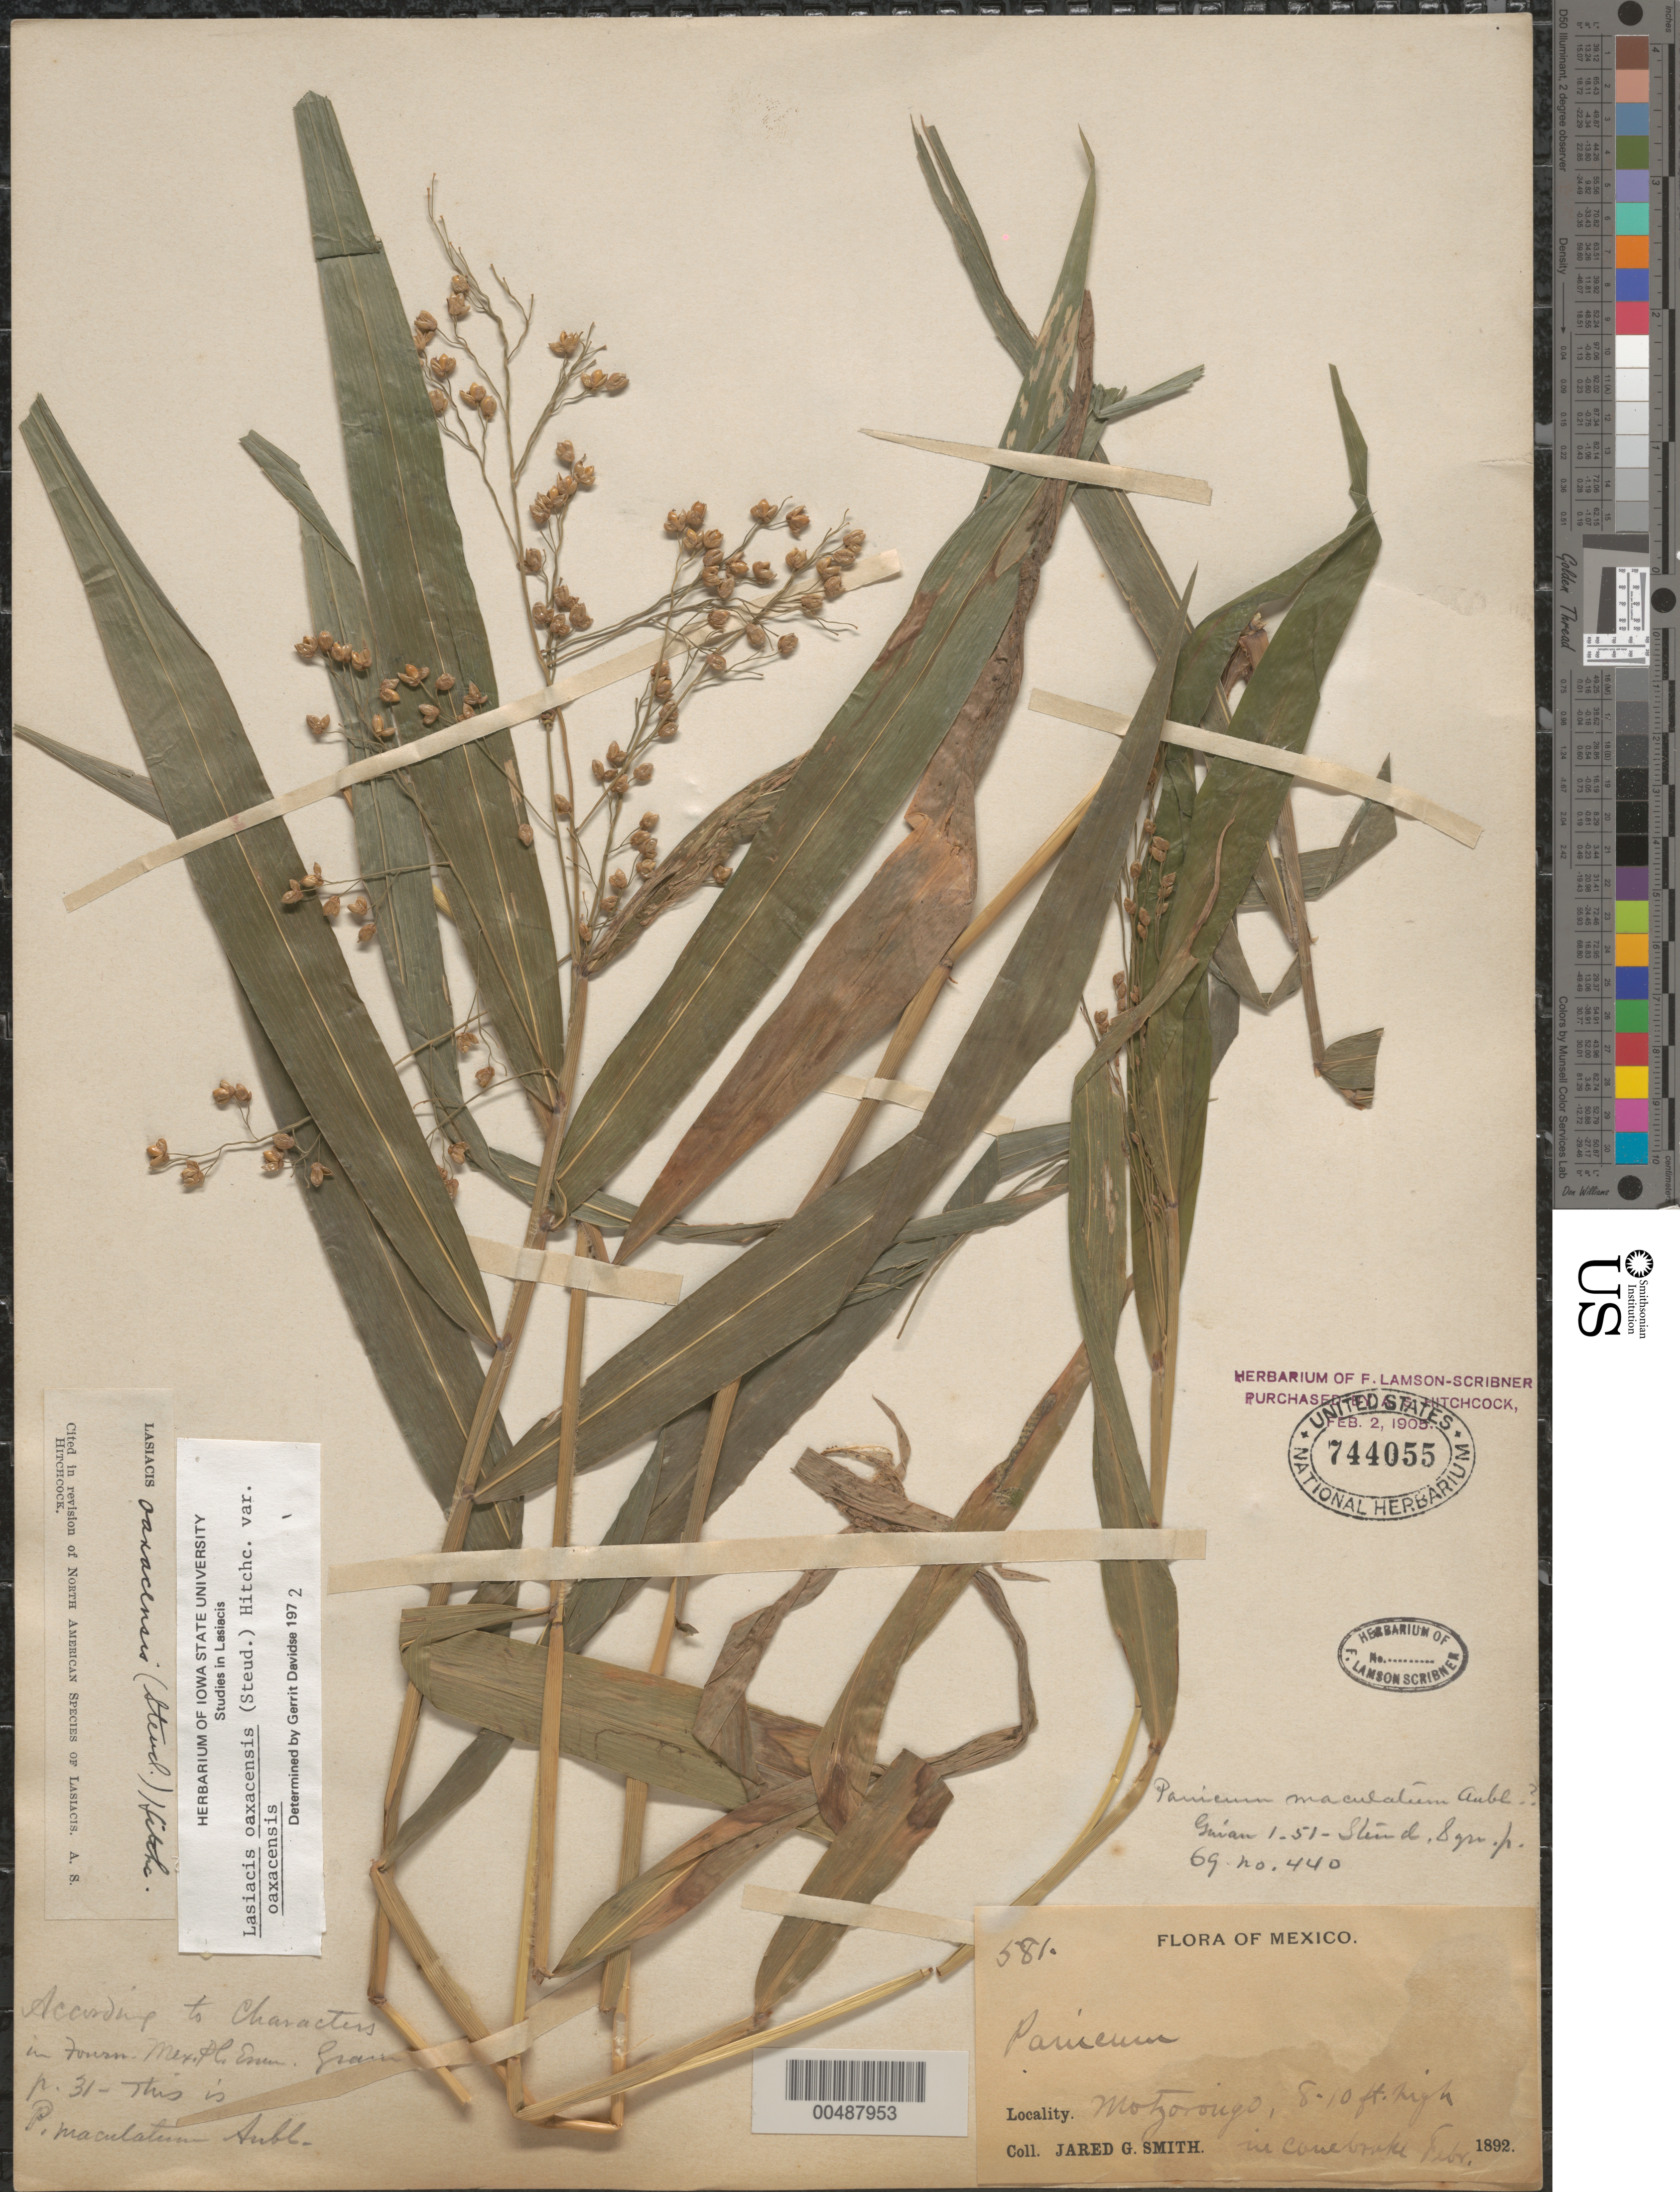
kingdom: Plantae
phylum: Tracheophyta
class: Liliopsida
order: Poales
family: Poaceae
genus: Lasiacis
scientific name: Lasiacis oaxacensis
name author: (Steud.) Hitchc.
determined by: Davidse, Gerrit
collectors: J. G. Smith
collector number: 581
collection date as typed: Feb 1892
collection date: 1892-02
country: Mexico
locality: Motzorongo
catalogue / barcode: US 744055